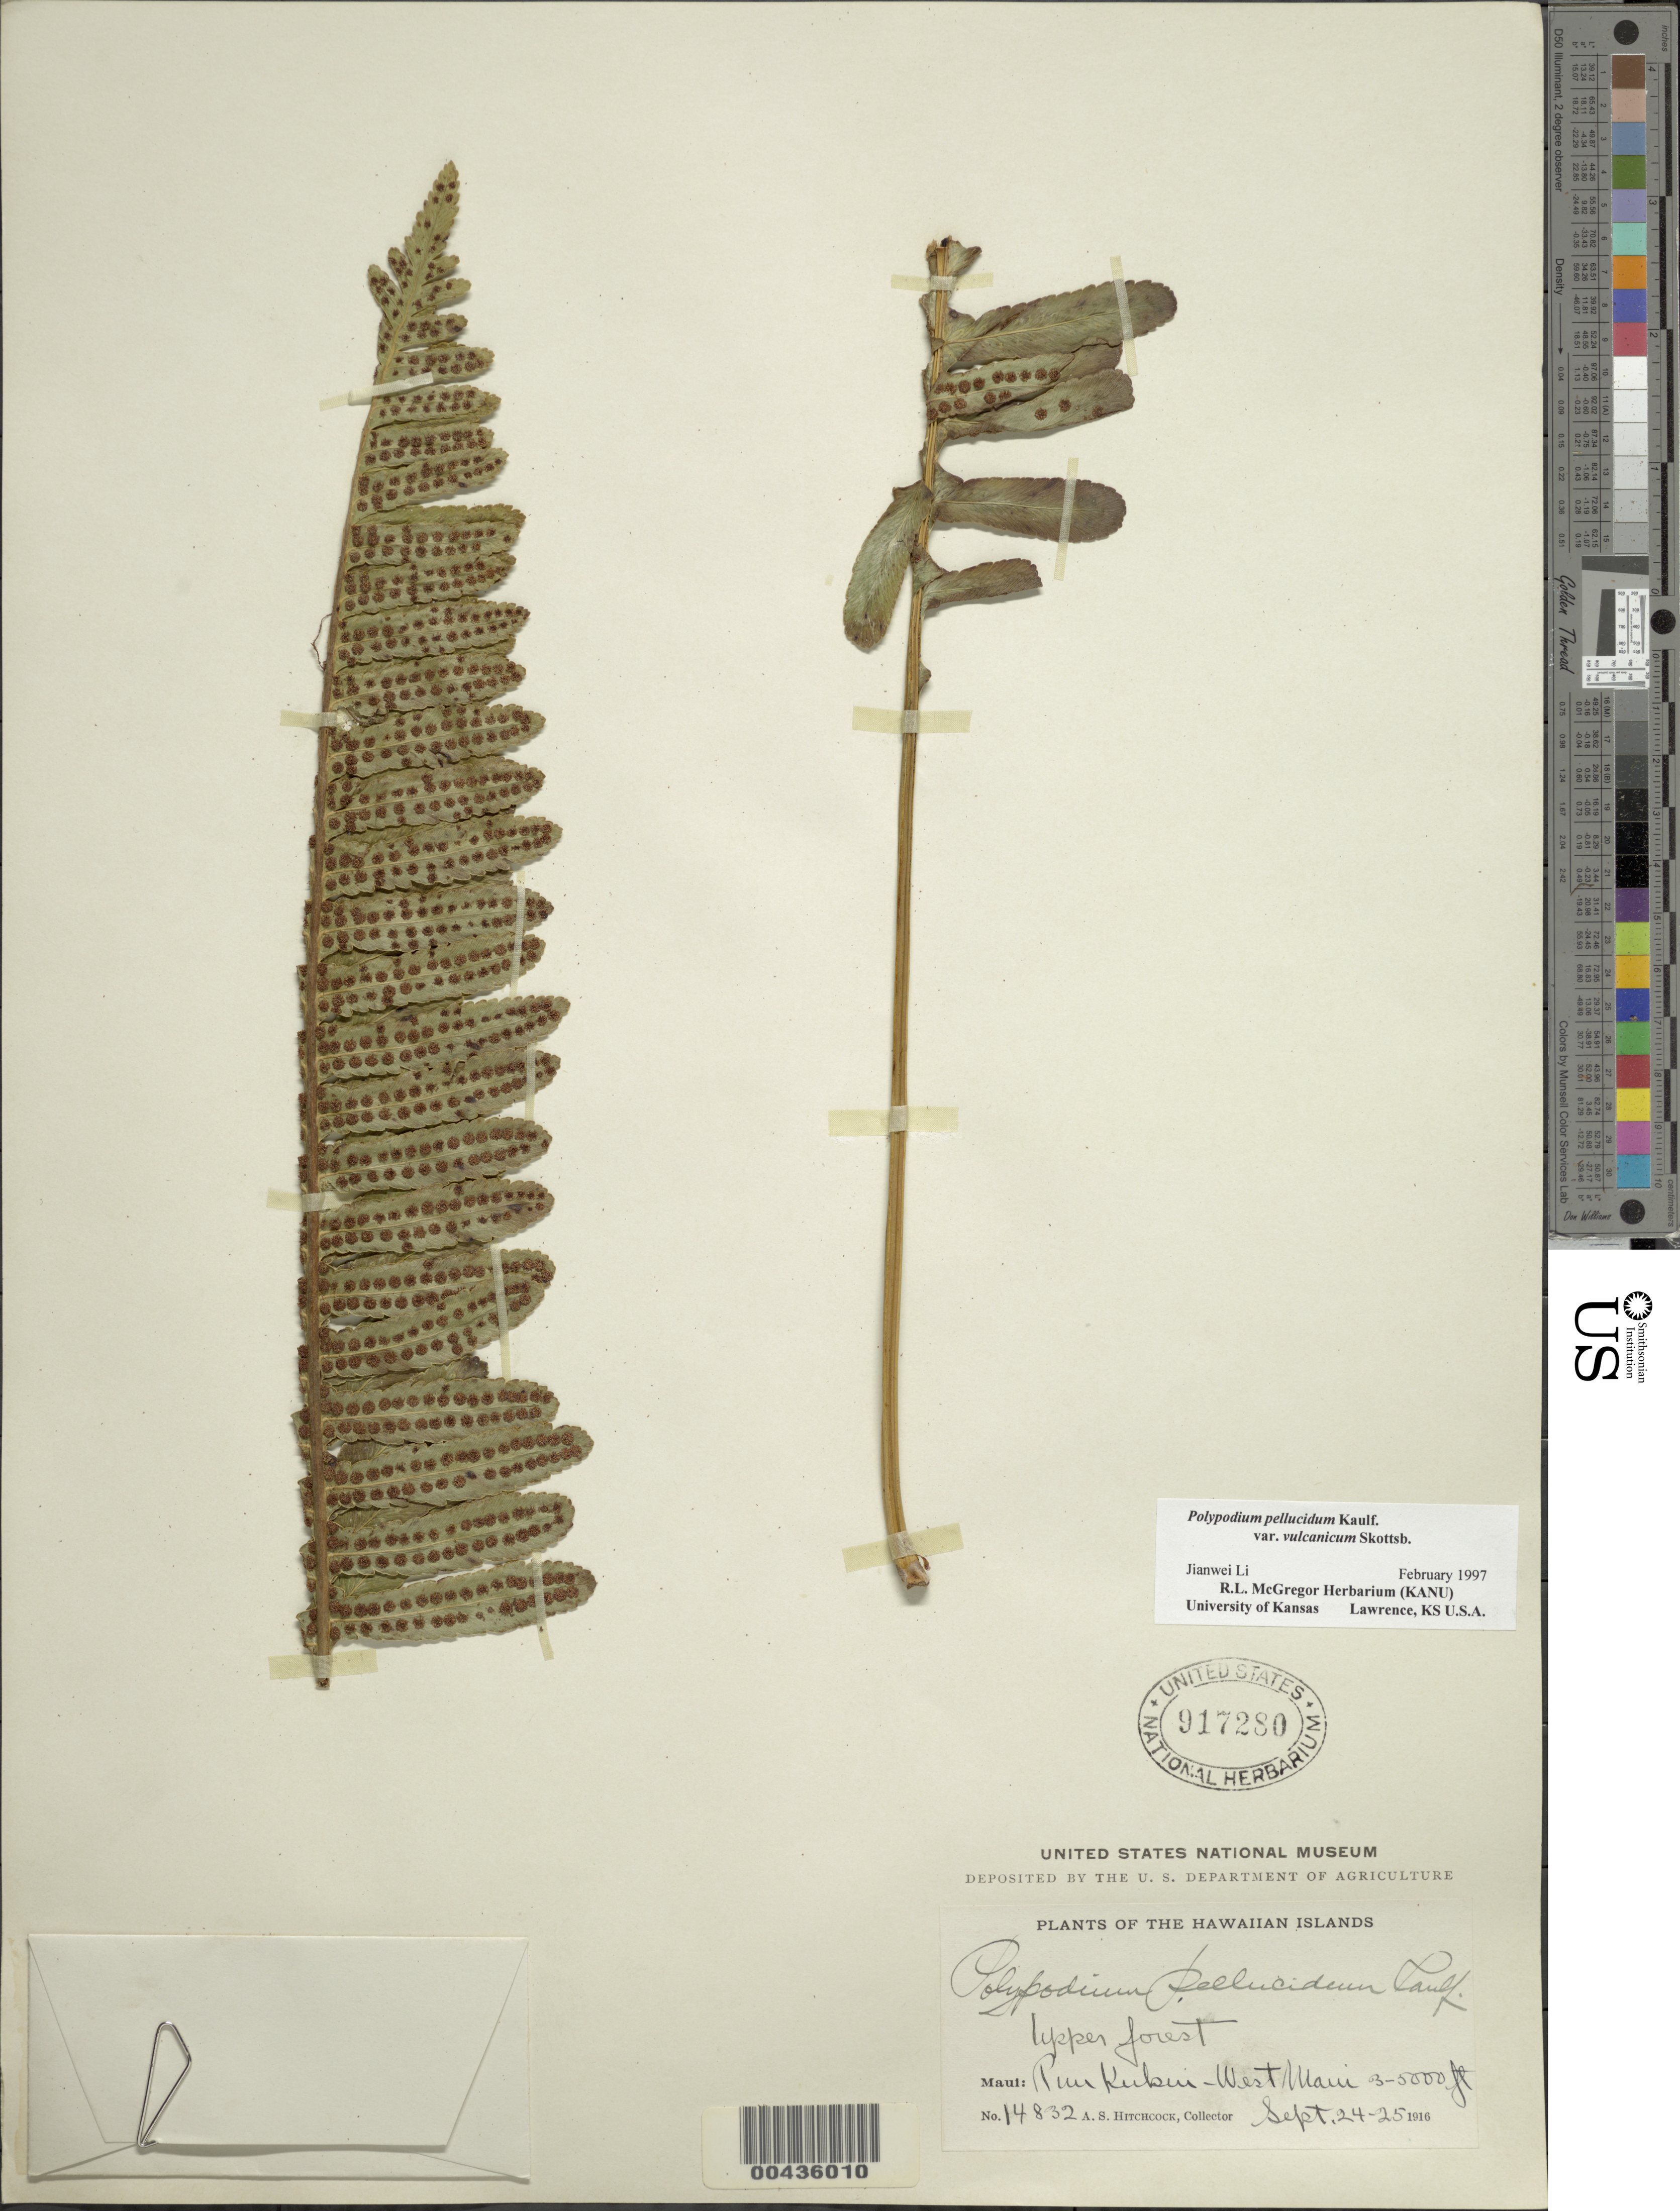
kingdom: Plantae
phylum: Tracheophyta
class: Polypodiopsida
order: Polypodiales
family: Polypodiaceae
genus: Polypodium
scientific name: Polypodium pellucidum var. vulcanicum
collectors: A. S. Hitchcock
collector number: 14832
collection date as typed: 24 Sep 1916 to 25 Sep 1916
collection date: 1916-09-24/1916-09-25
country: United States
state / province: Hawaii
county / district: Maui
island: Maui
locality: Puu Kukui-W Maui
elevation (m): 914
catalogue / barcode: US 917280